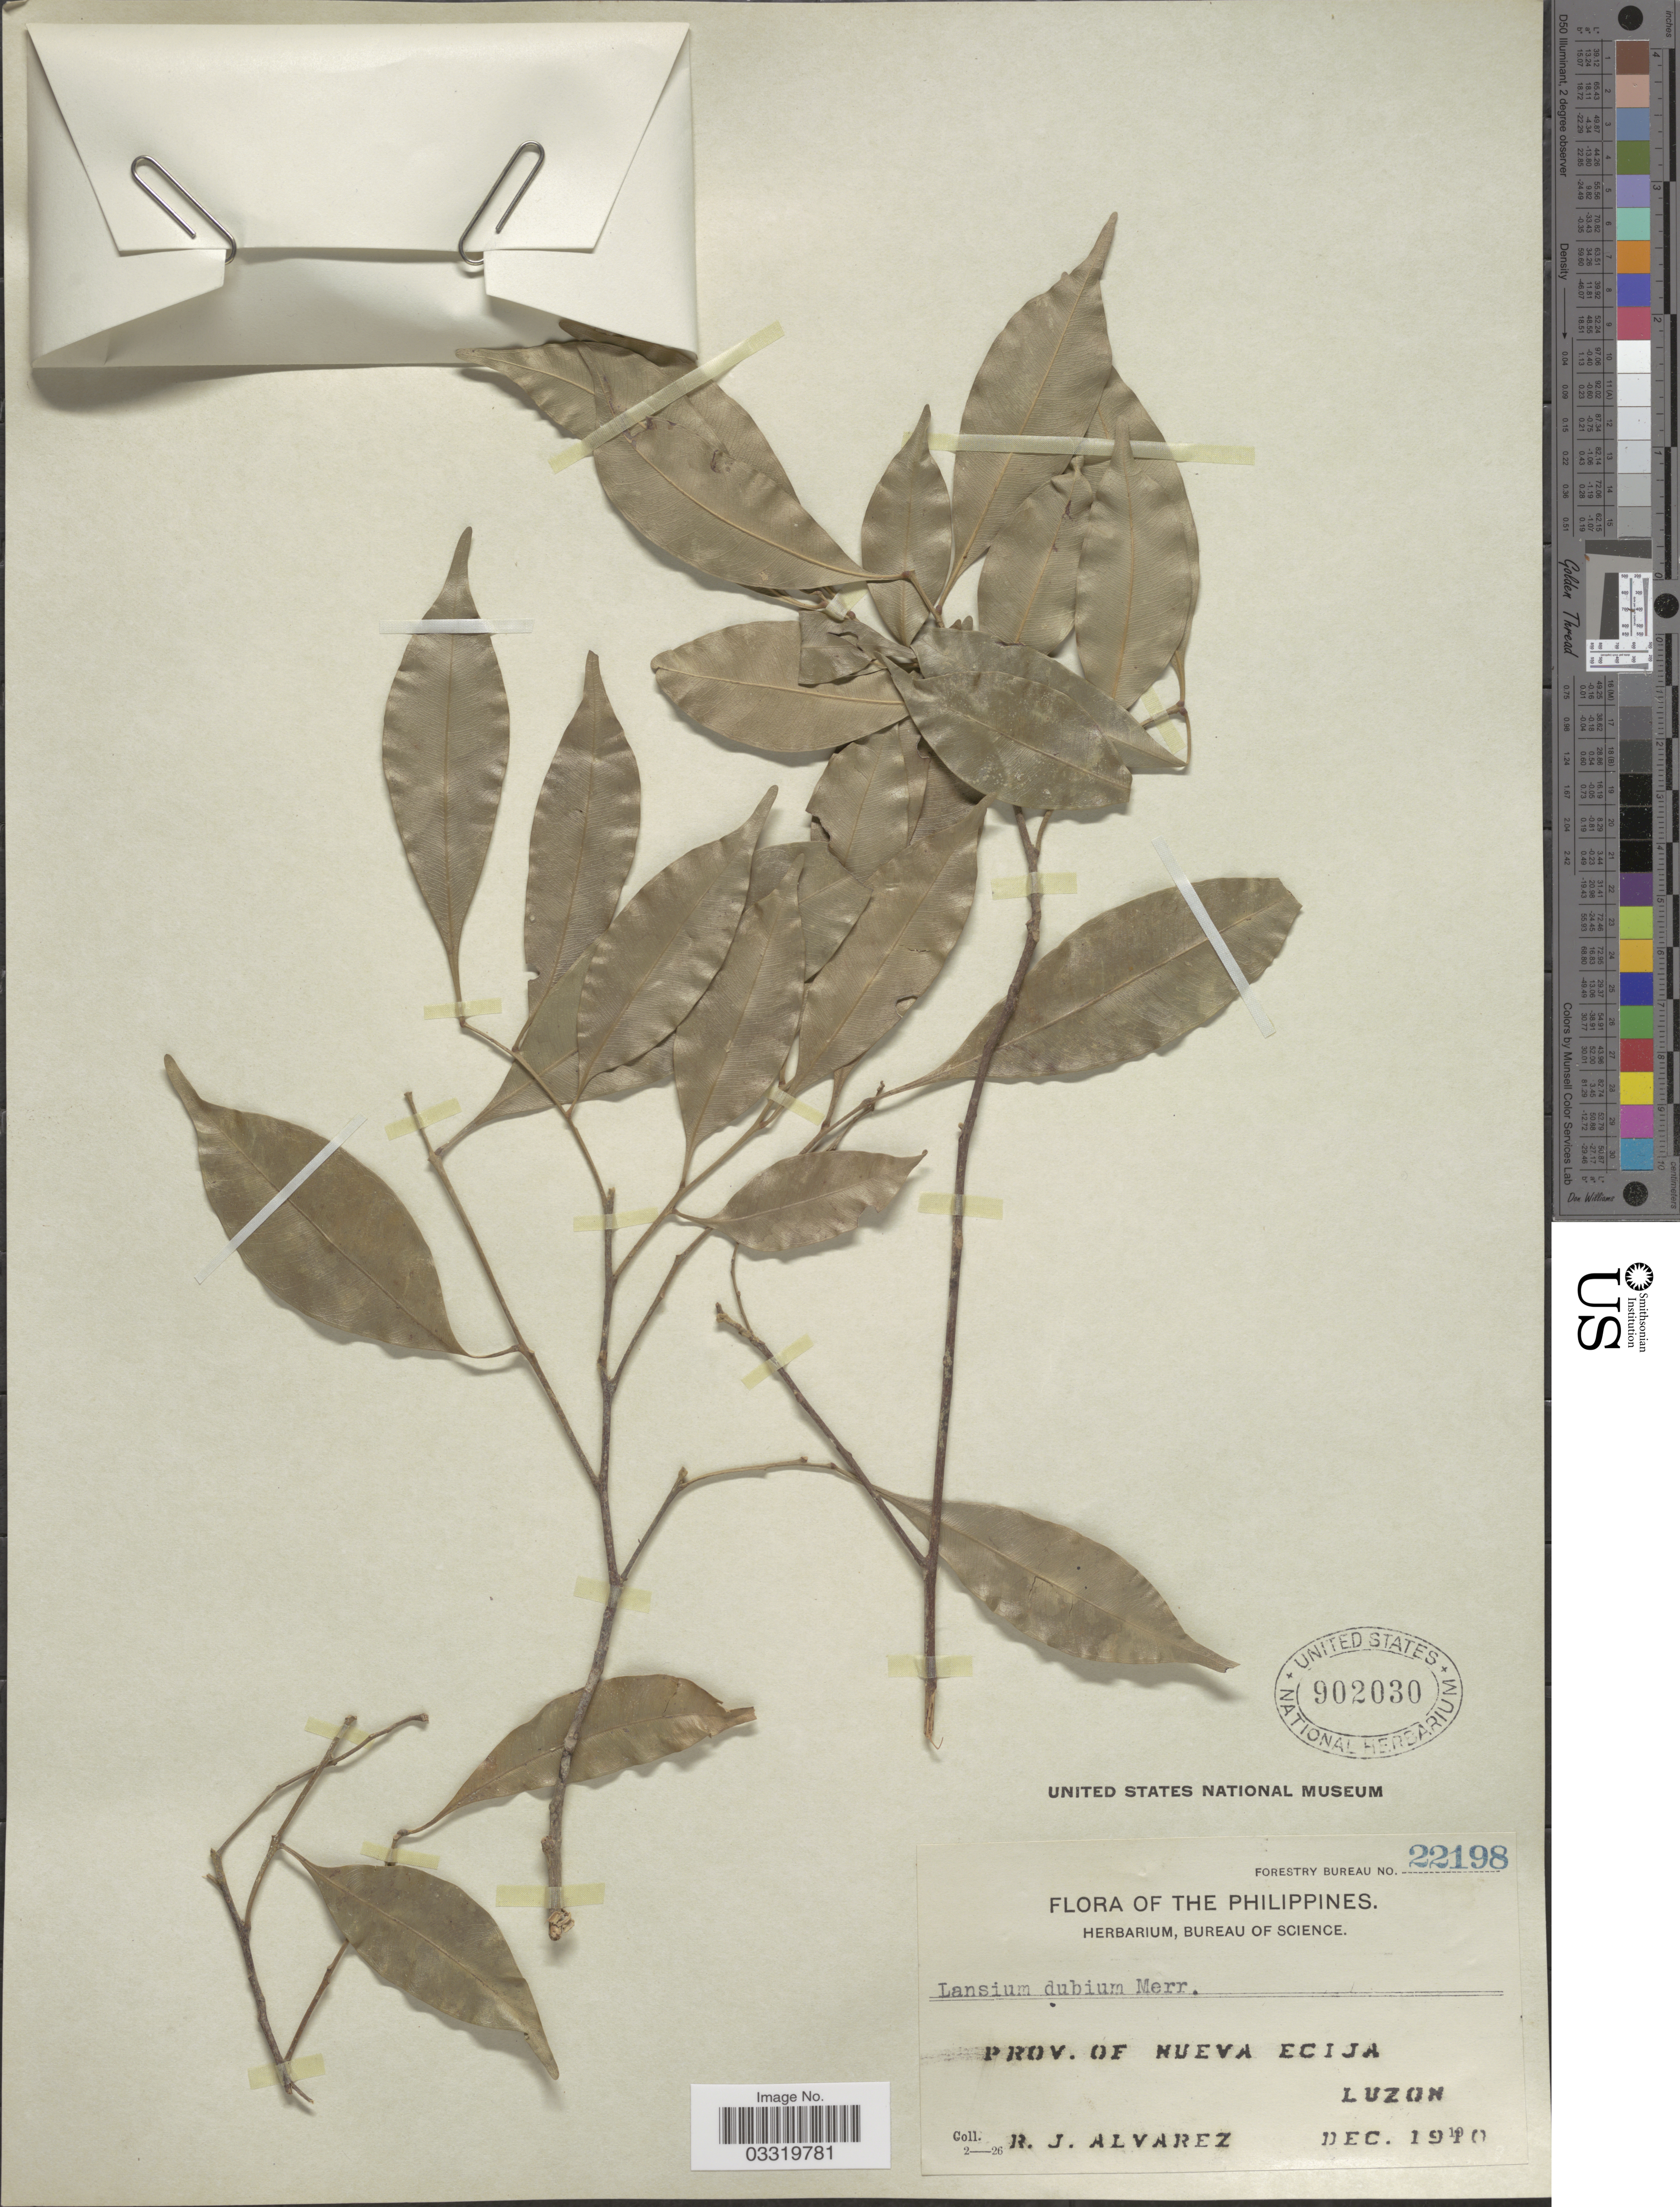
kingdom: Plantae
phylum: Tracheophyta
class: Magnoliopsida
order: Sapindales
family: Meliaceae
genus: Reinwardtiodendron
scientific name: Reinwardtiodendron humile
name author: (Hassk.) Mabb.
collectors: R. Alvarez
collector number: Forestry Bureau 22198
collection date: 1910-12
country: Philippines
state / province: Central Luzon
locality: Prov. of Nueva Ecija, Luzon.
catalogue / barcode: US 902030